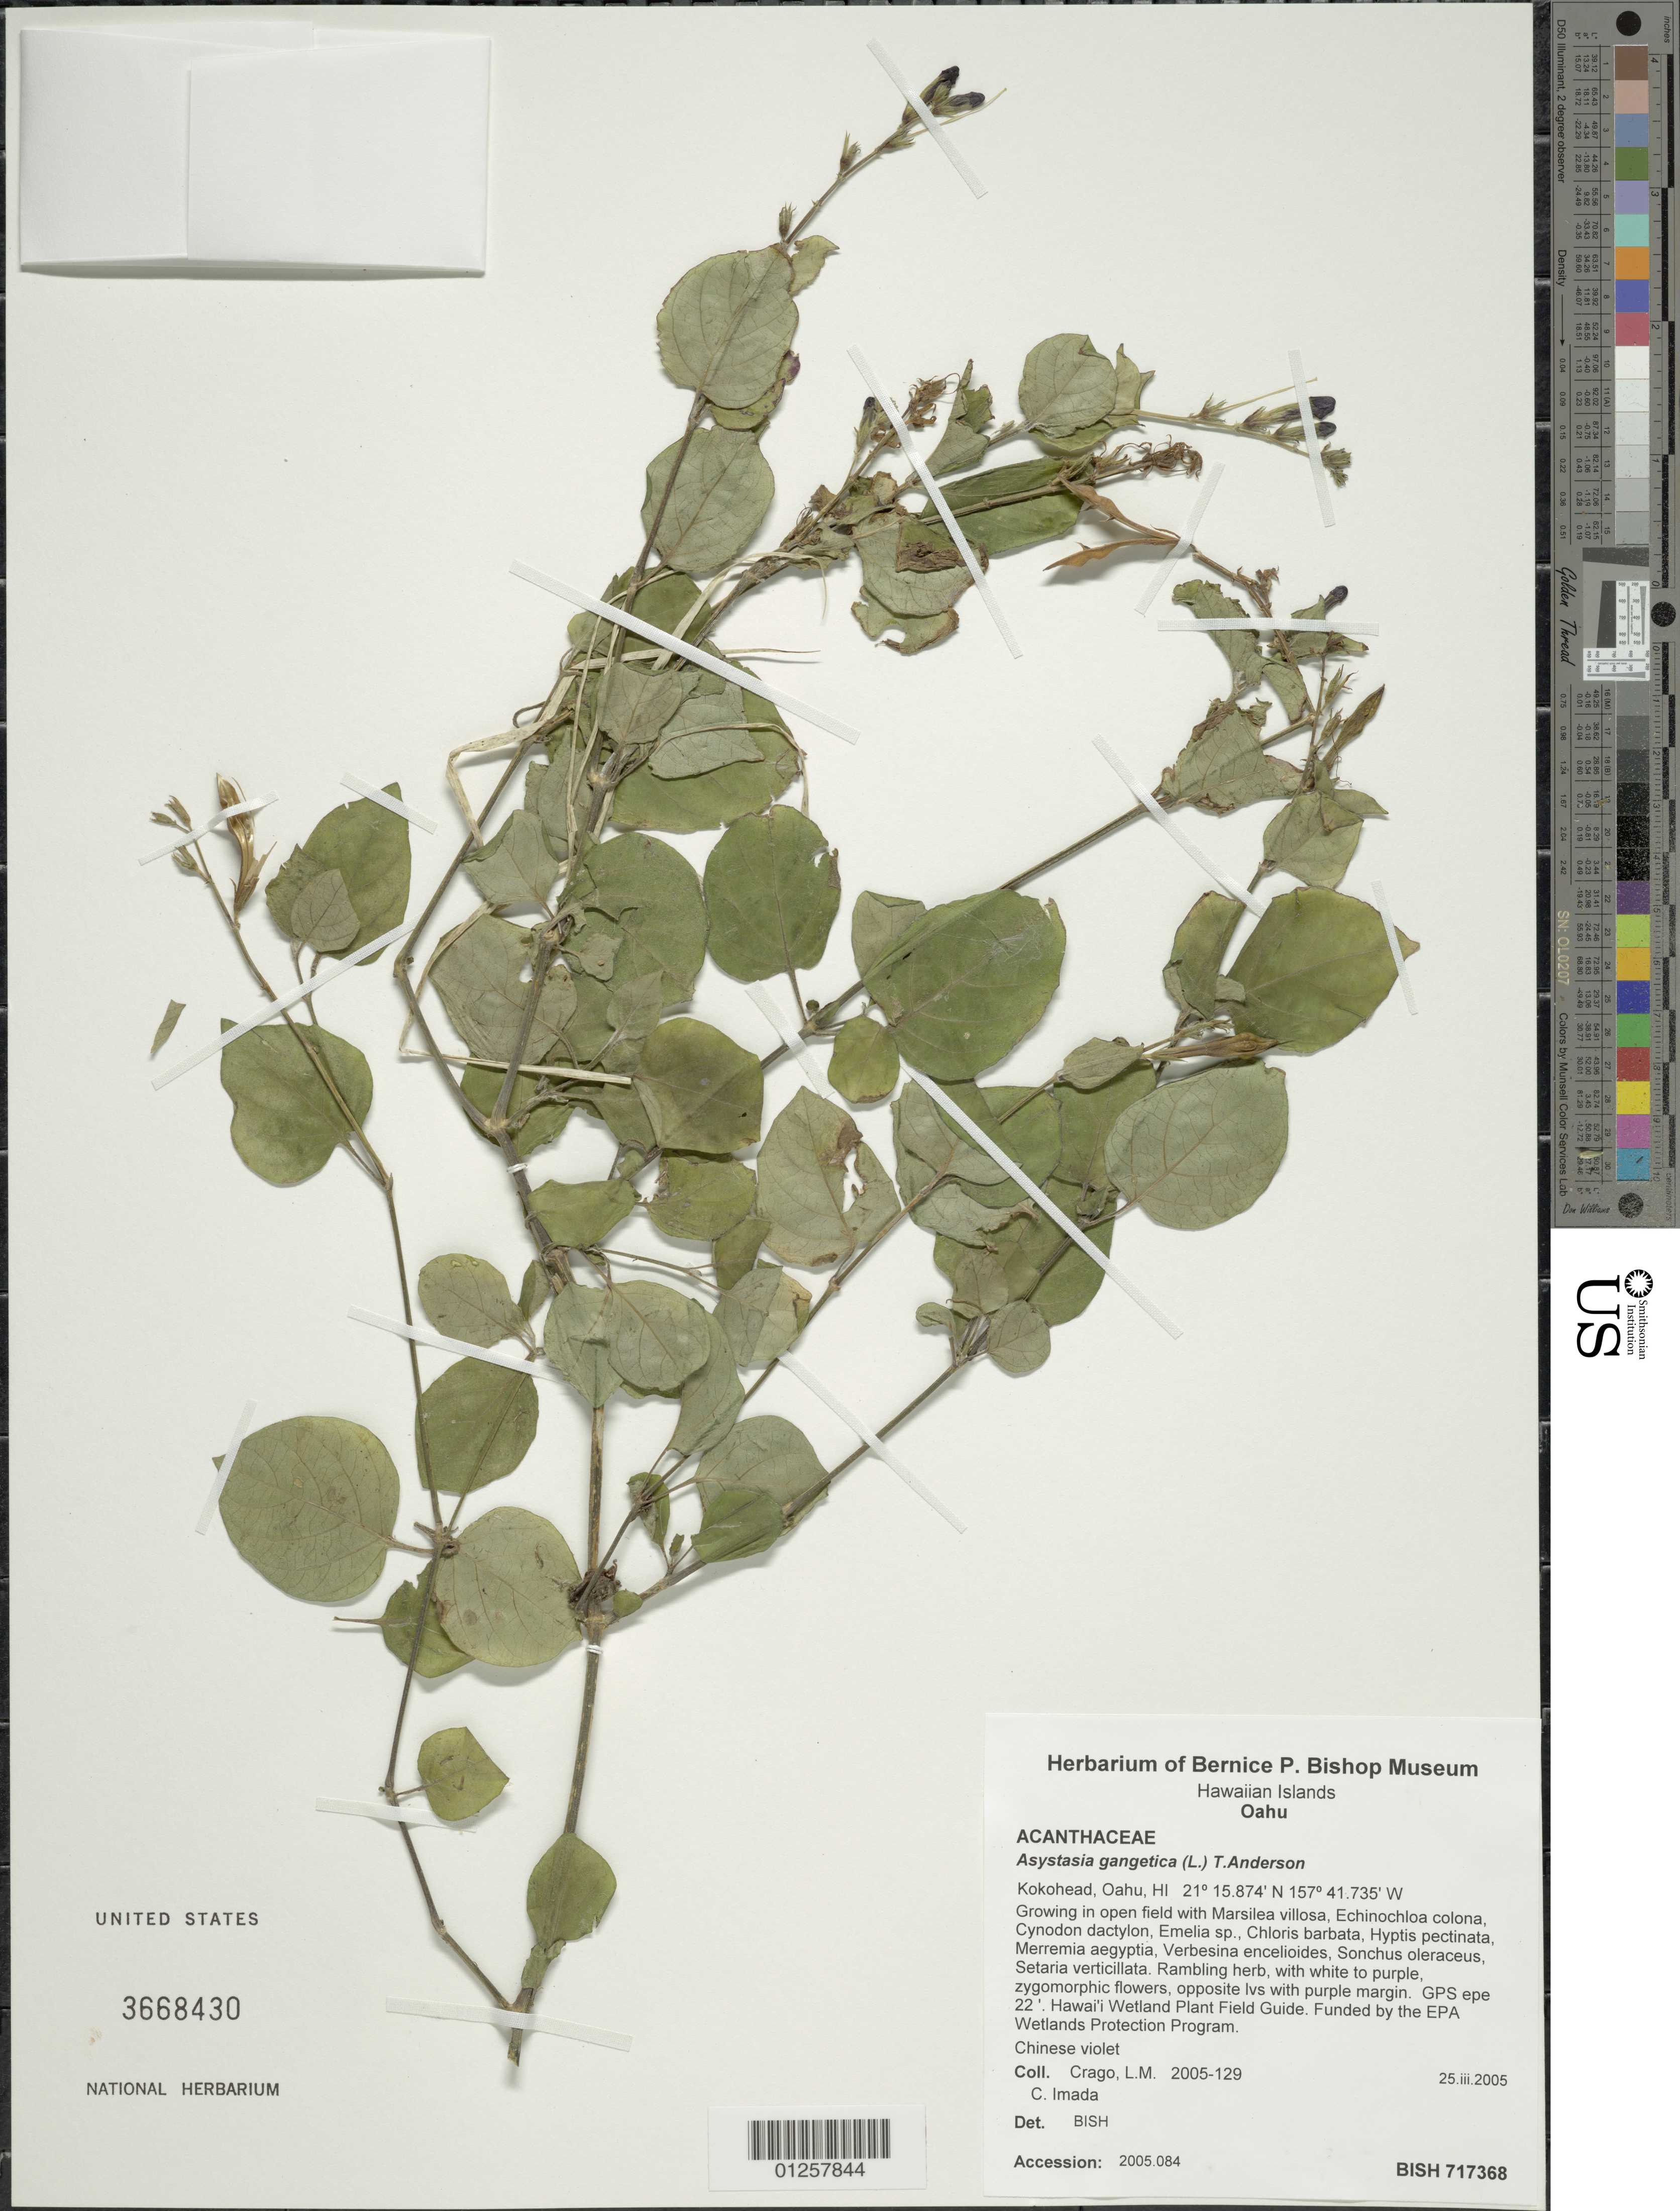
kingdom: Plantae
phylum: Tracheophyta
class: Magnoliopsida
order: Lamiales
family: Acanthaceae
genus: Asystasia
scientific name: Asystasia gangetica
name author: (L.) T. Anderson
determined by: BISH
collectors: L. Crago & C. Imada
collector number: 2005-129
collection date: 2005-03-25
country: United States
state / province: Hawaii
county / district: Honolulu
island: Oahu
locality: Mokohead.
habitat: In open field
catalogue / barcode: US 3668430